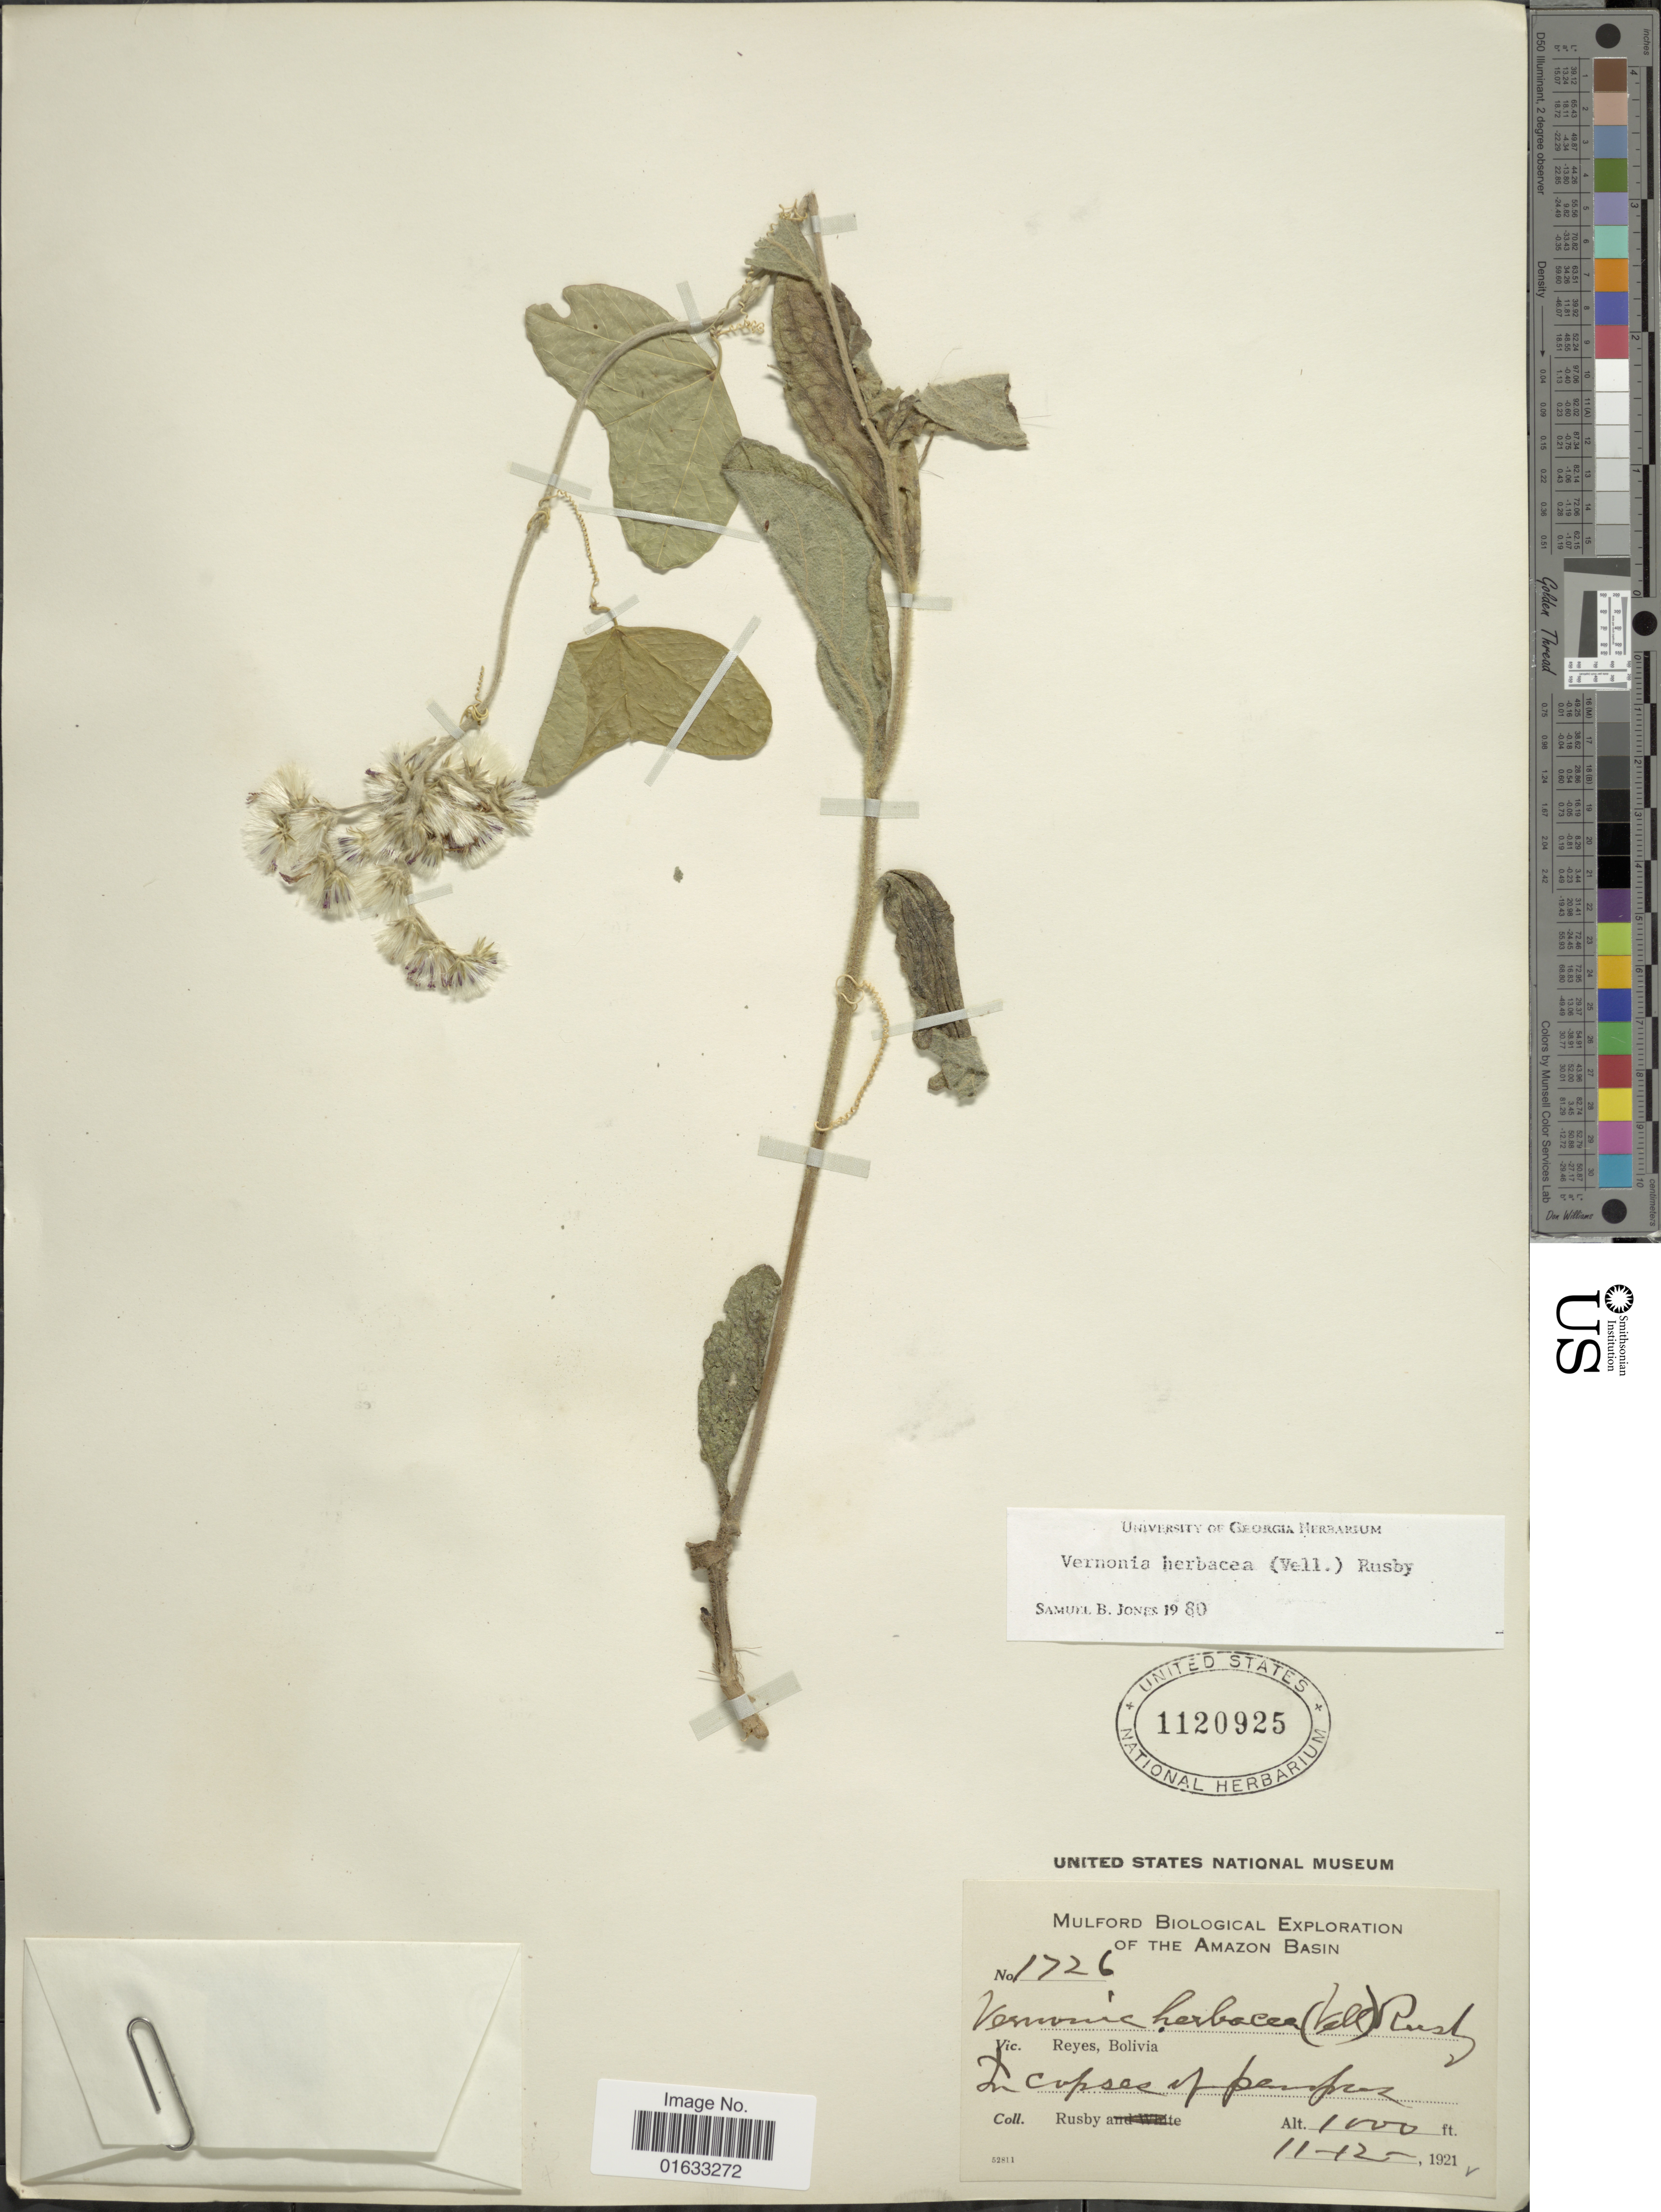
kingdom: Plantae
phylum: Tracheophyta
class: Magnoliopsida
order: Asterales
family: Asteraceae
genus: Chrysolaena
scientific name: Chrysolaena herbacea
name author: (Vell.) H. Rob.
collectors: H. H. Rusby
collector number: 1726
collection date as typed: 11-12-1921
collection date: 1921-11-12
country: Bolivia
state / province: Beni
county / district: José Ballivián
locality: Reyes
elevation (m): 305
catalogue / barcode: US 1120925